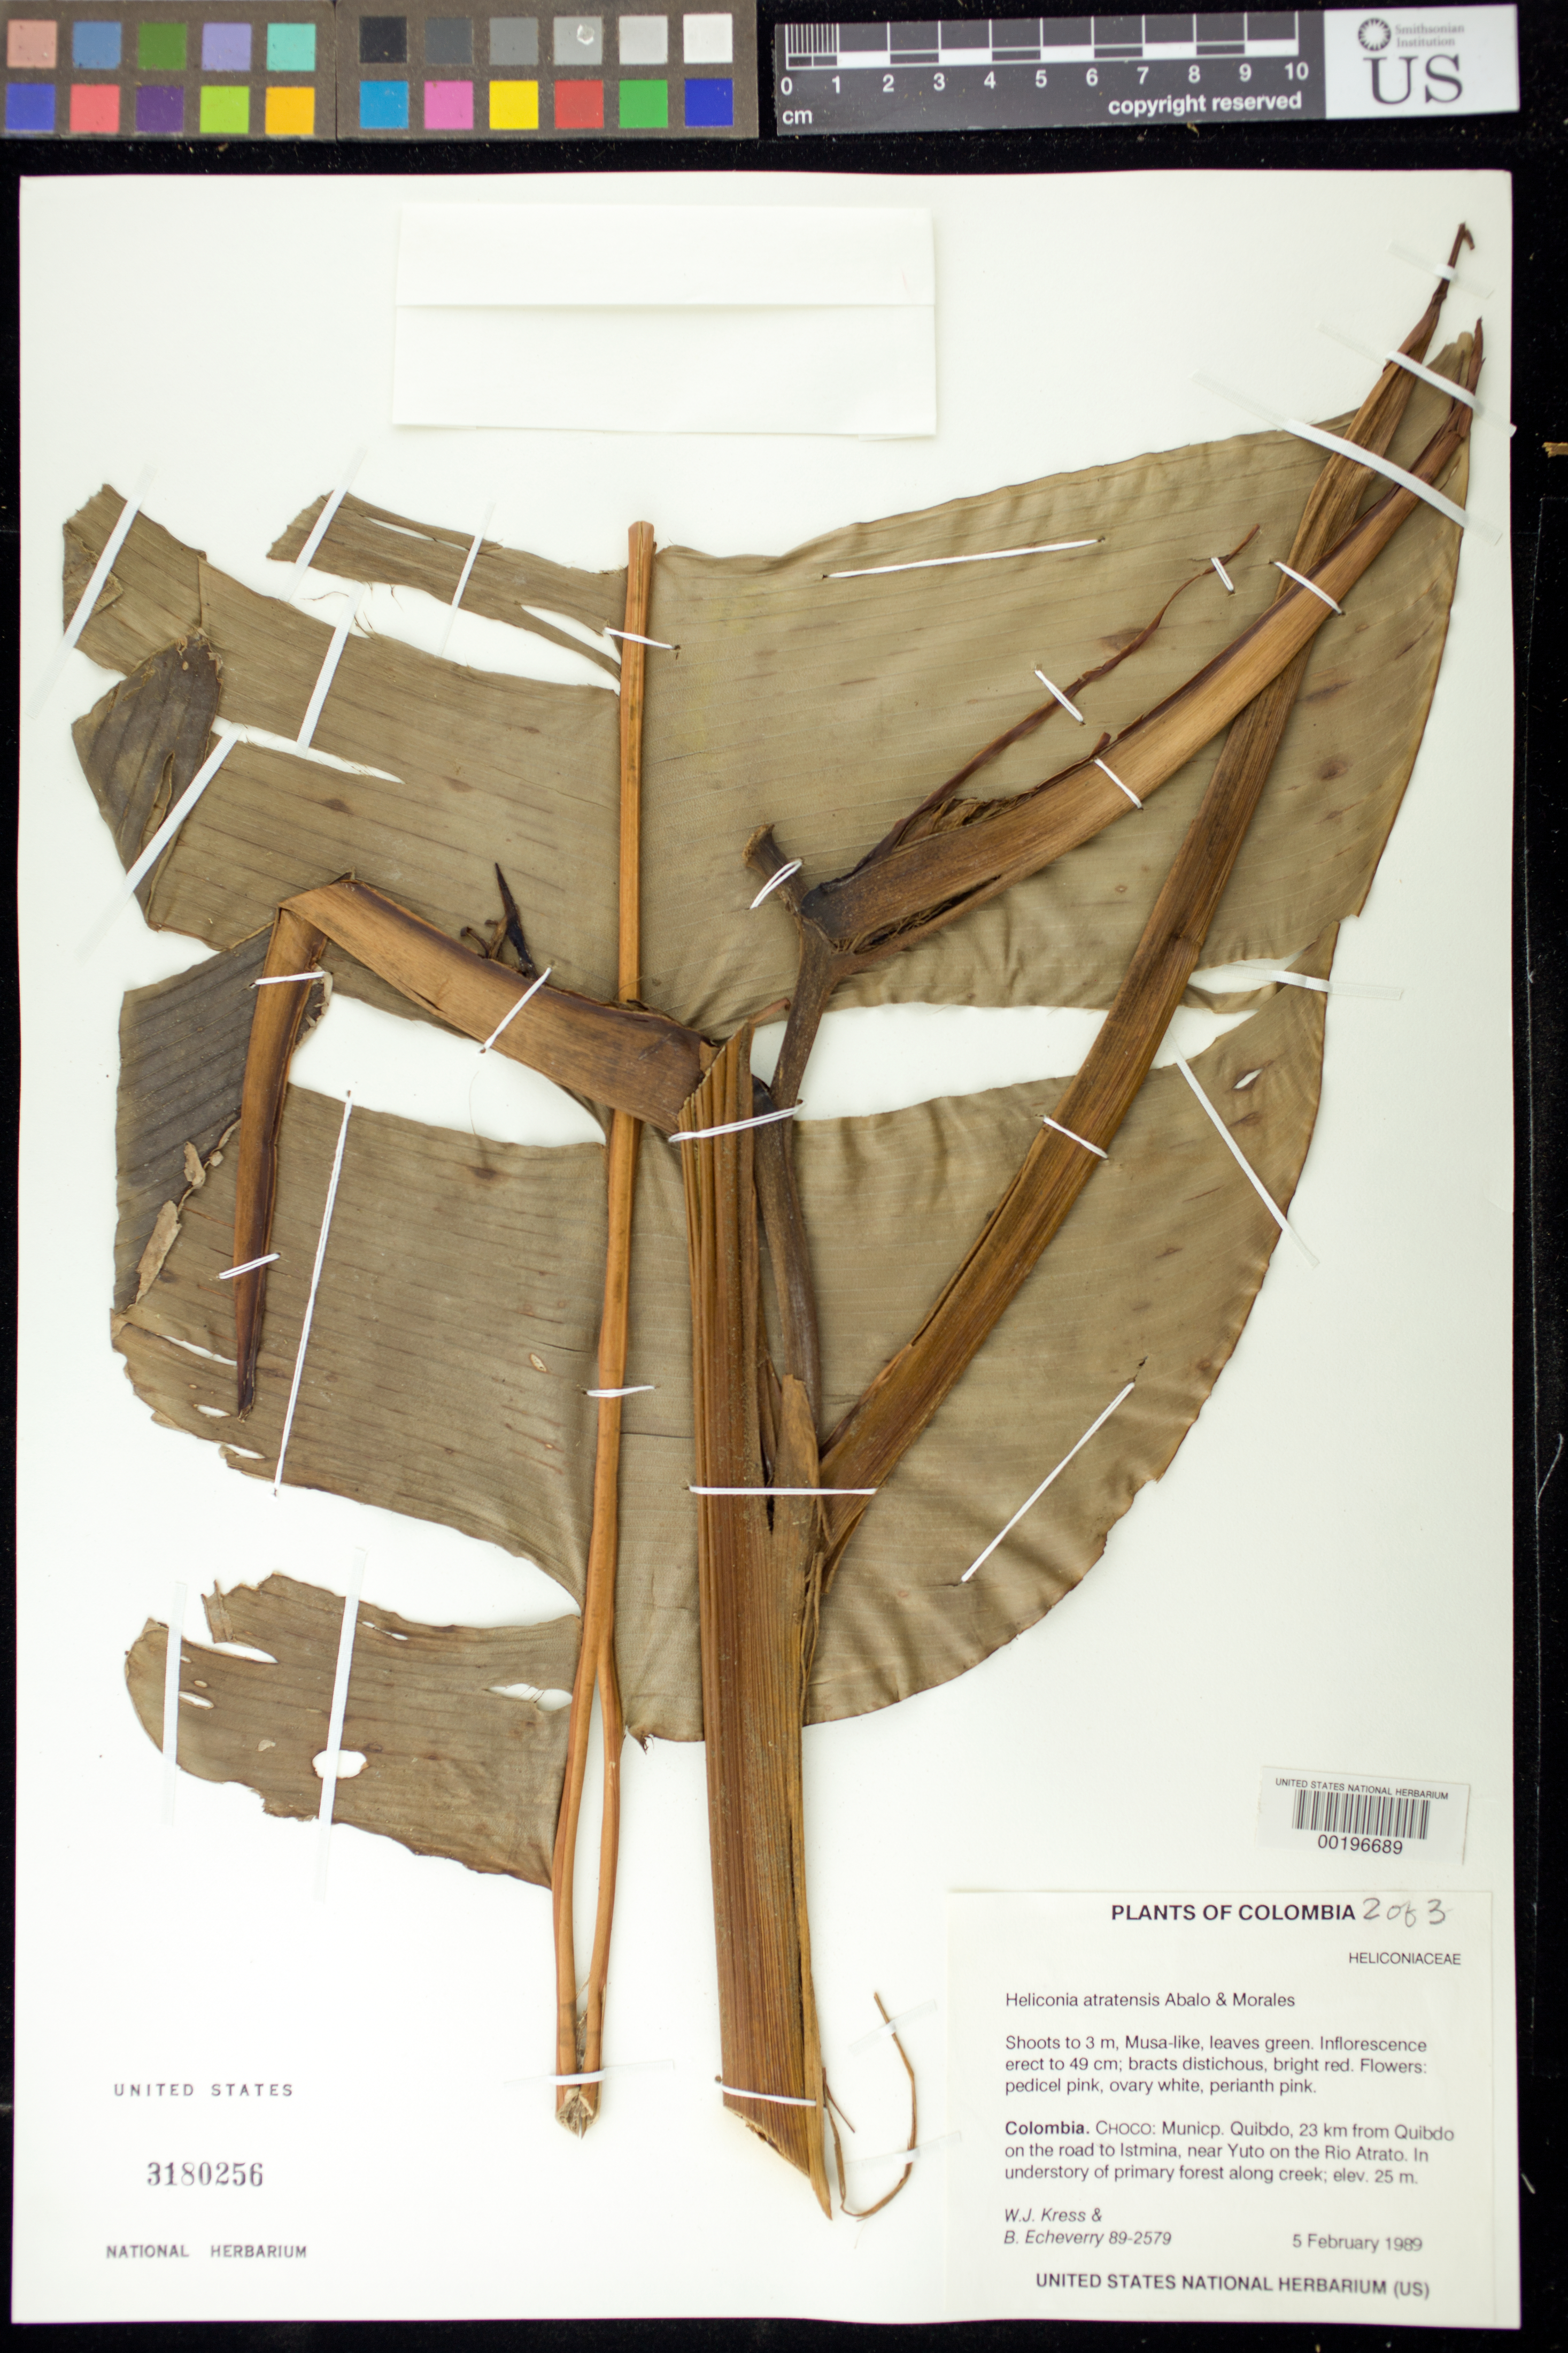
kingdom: Plantae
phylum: Tracheophyta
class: Liliopsida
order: Zingiberales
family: Heliconiaceae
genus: Heliconia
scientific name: Heliconia atratensis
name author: Abalo & G. Morales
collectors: W. J. Kress & B. Echeverry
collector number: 89-2579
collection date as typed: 05 Feb 1989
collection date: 1989-02-05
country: Colombia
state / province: Chocó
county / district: Quibdó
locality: Municp. Quibdo, 23 km from Quibdo on the road to IstMina, near Yuto on the Rio Atrato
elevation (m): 25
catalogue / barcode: US 3180256